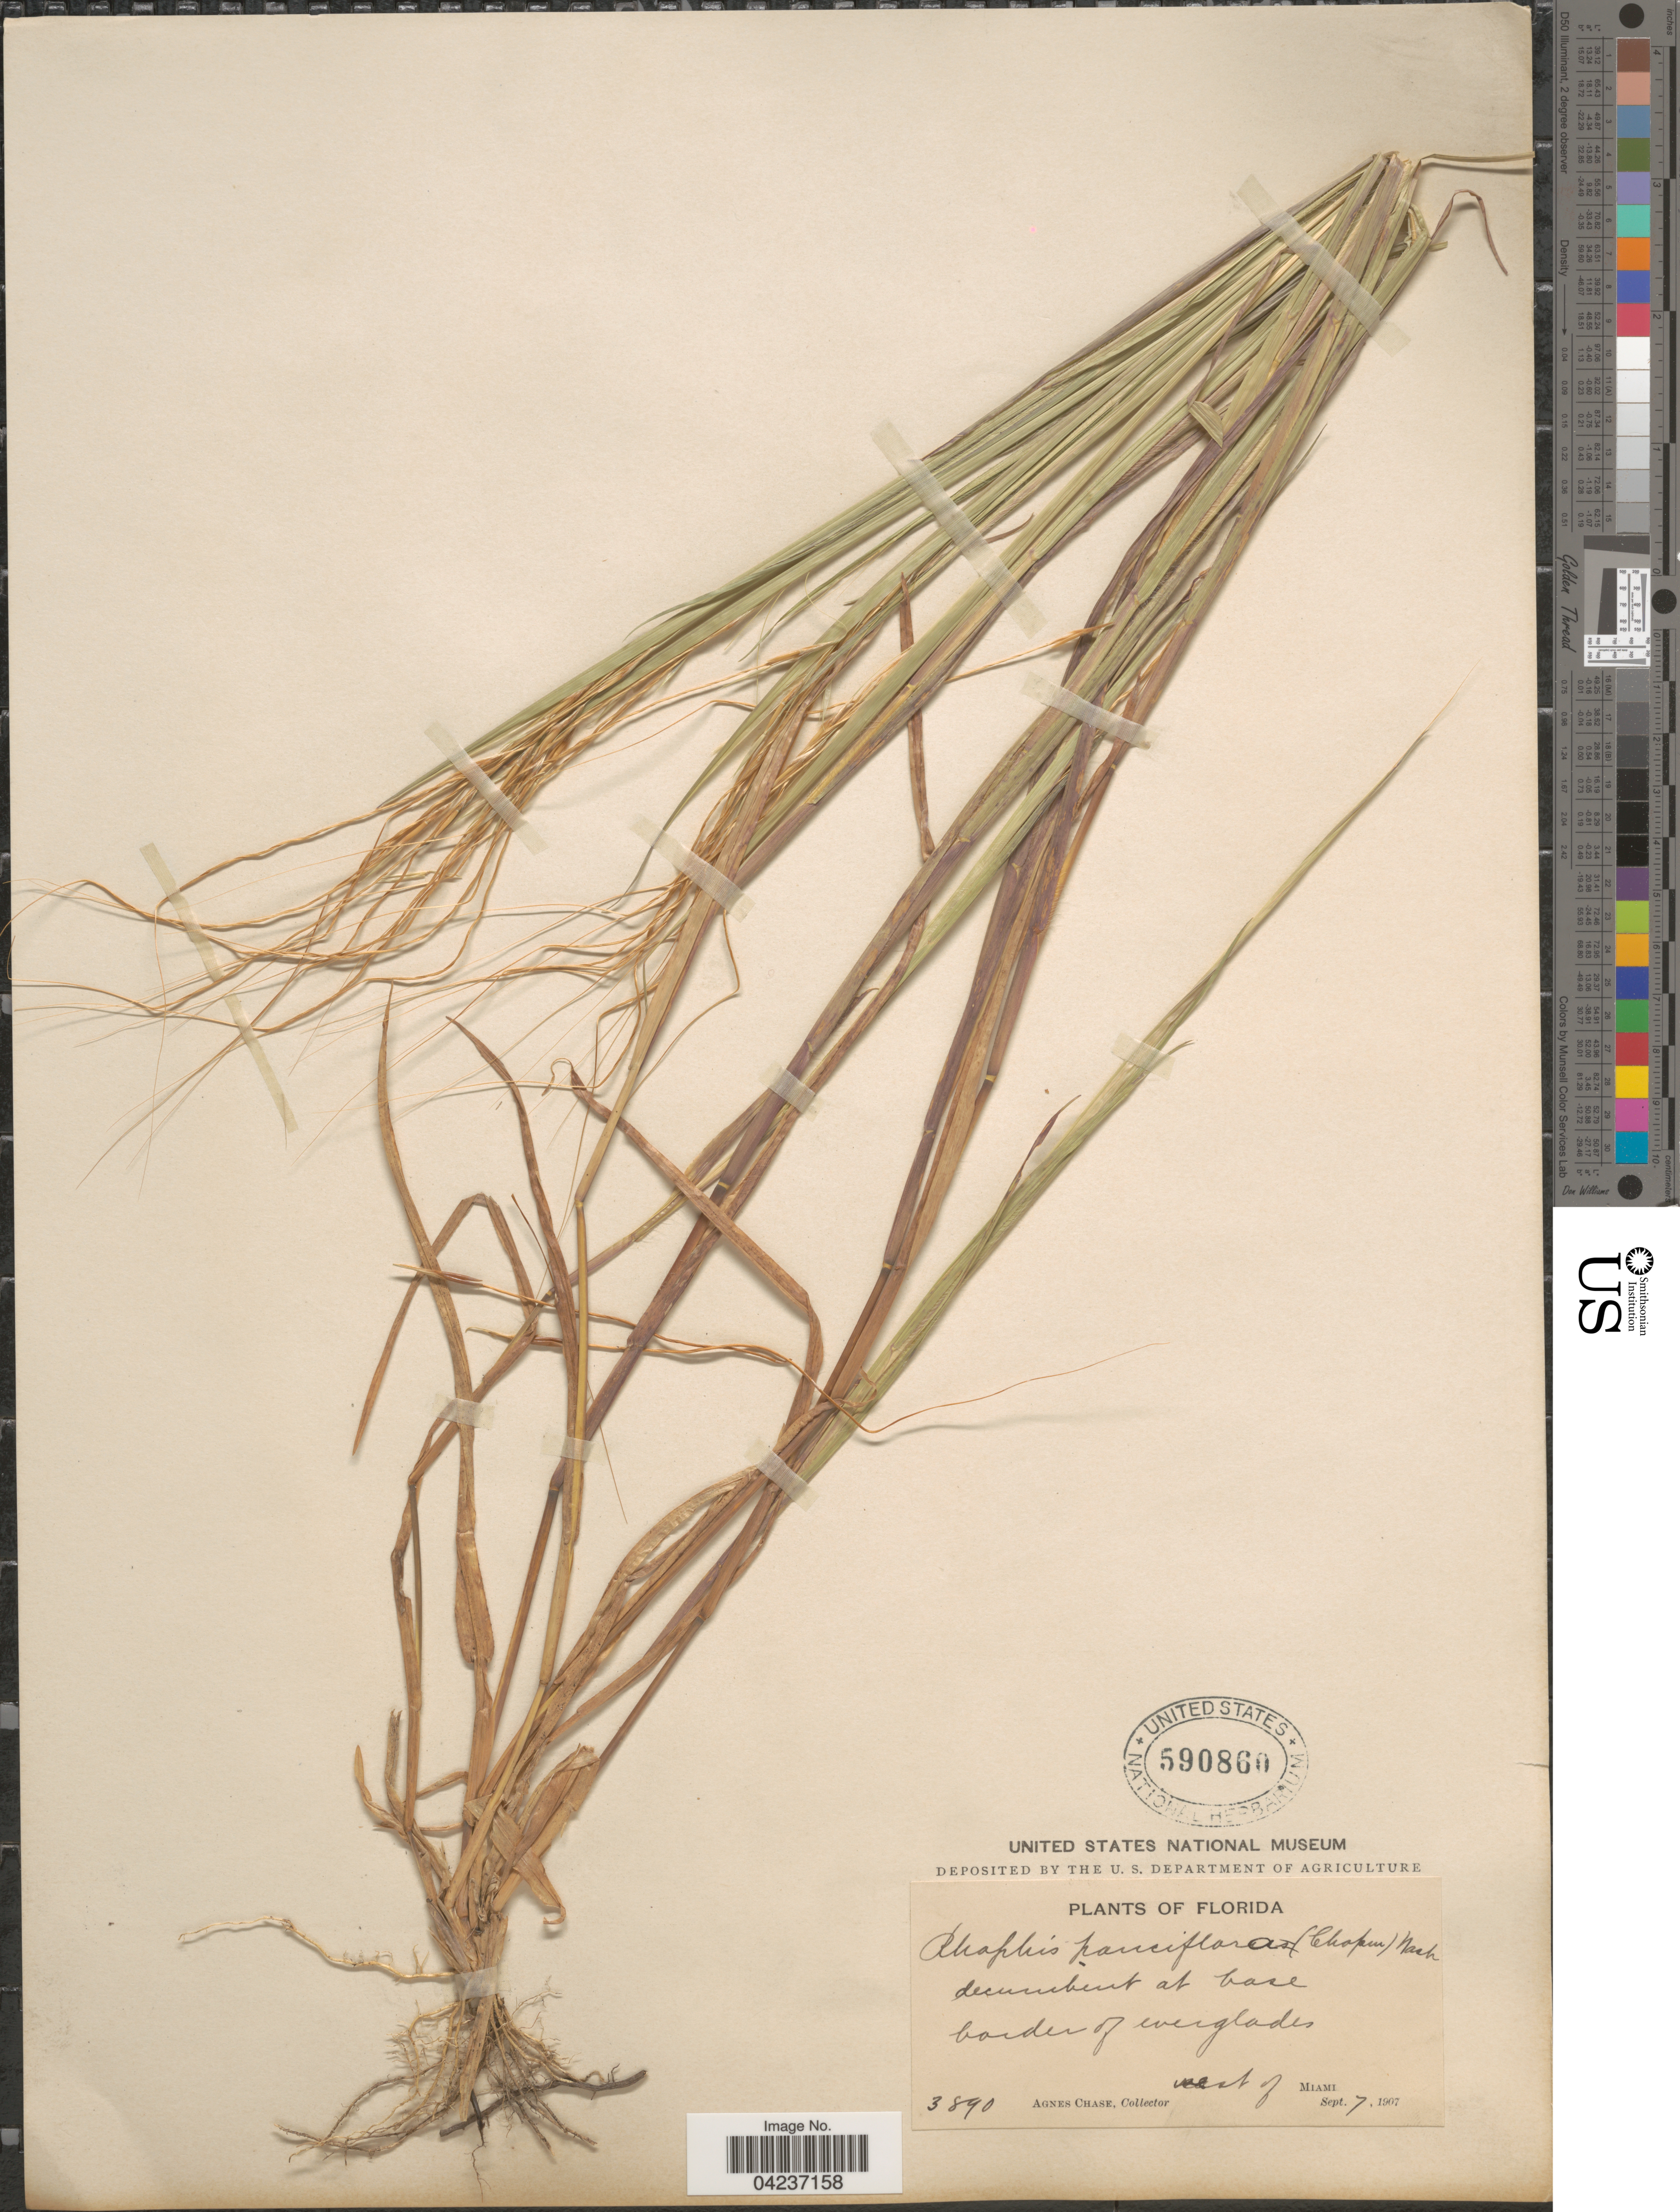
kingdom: Plantae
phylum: Tracheophyta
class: Liliopsida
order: Poales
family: Poaceae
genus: Chrysopogon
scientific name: Chrysopogon pauciflorus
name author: (Chapm.) Benth. ex Vasey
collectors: A. Chase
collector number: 3890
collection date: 1907-09-07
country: United States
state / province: Florida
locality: Border of everglades. West of Miami.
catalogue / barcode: US 590860